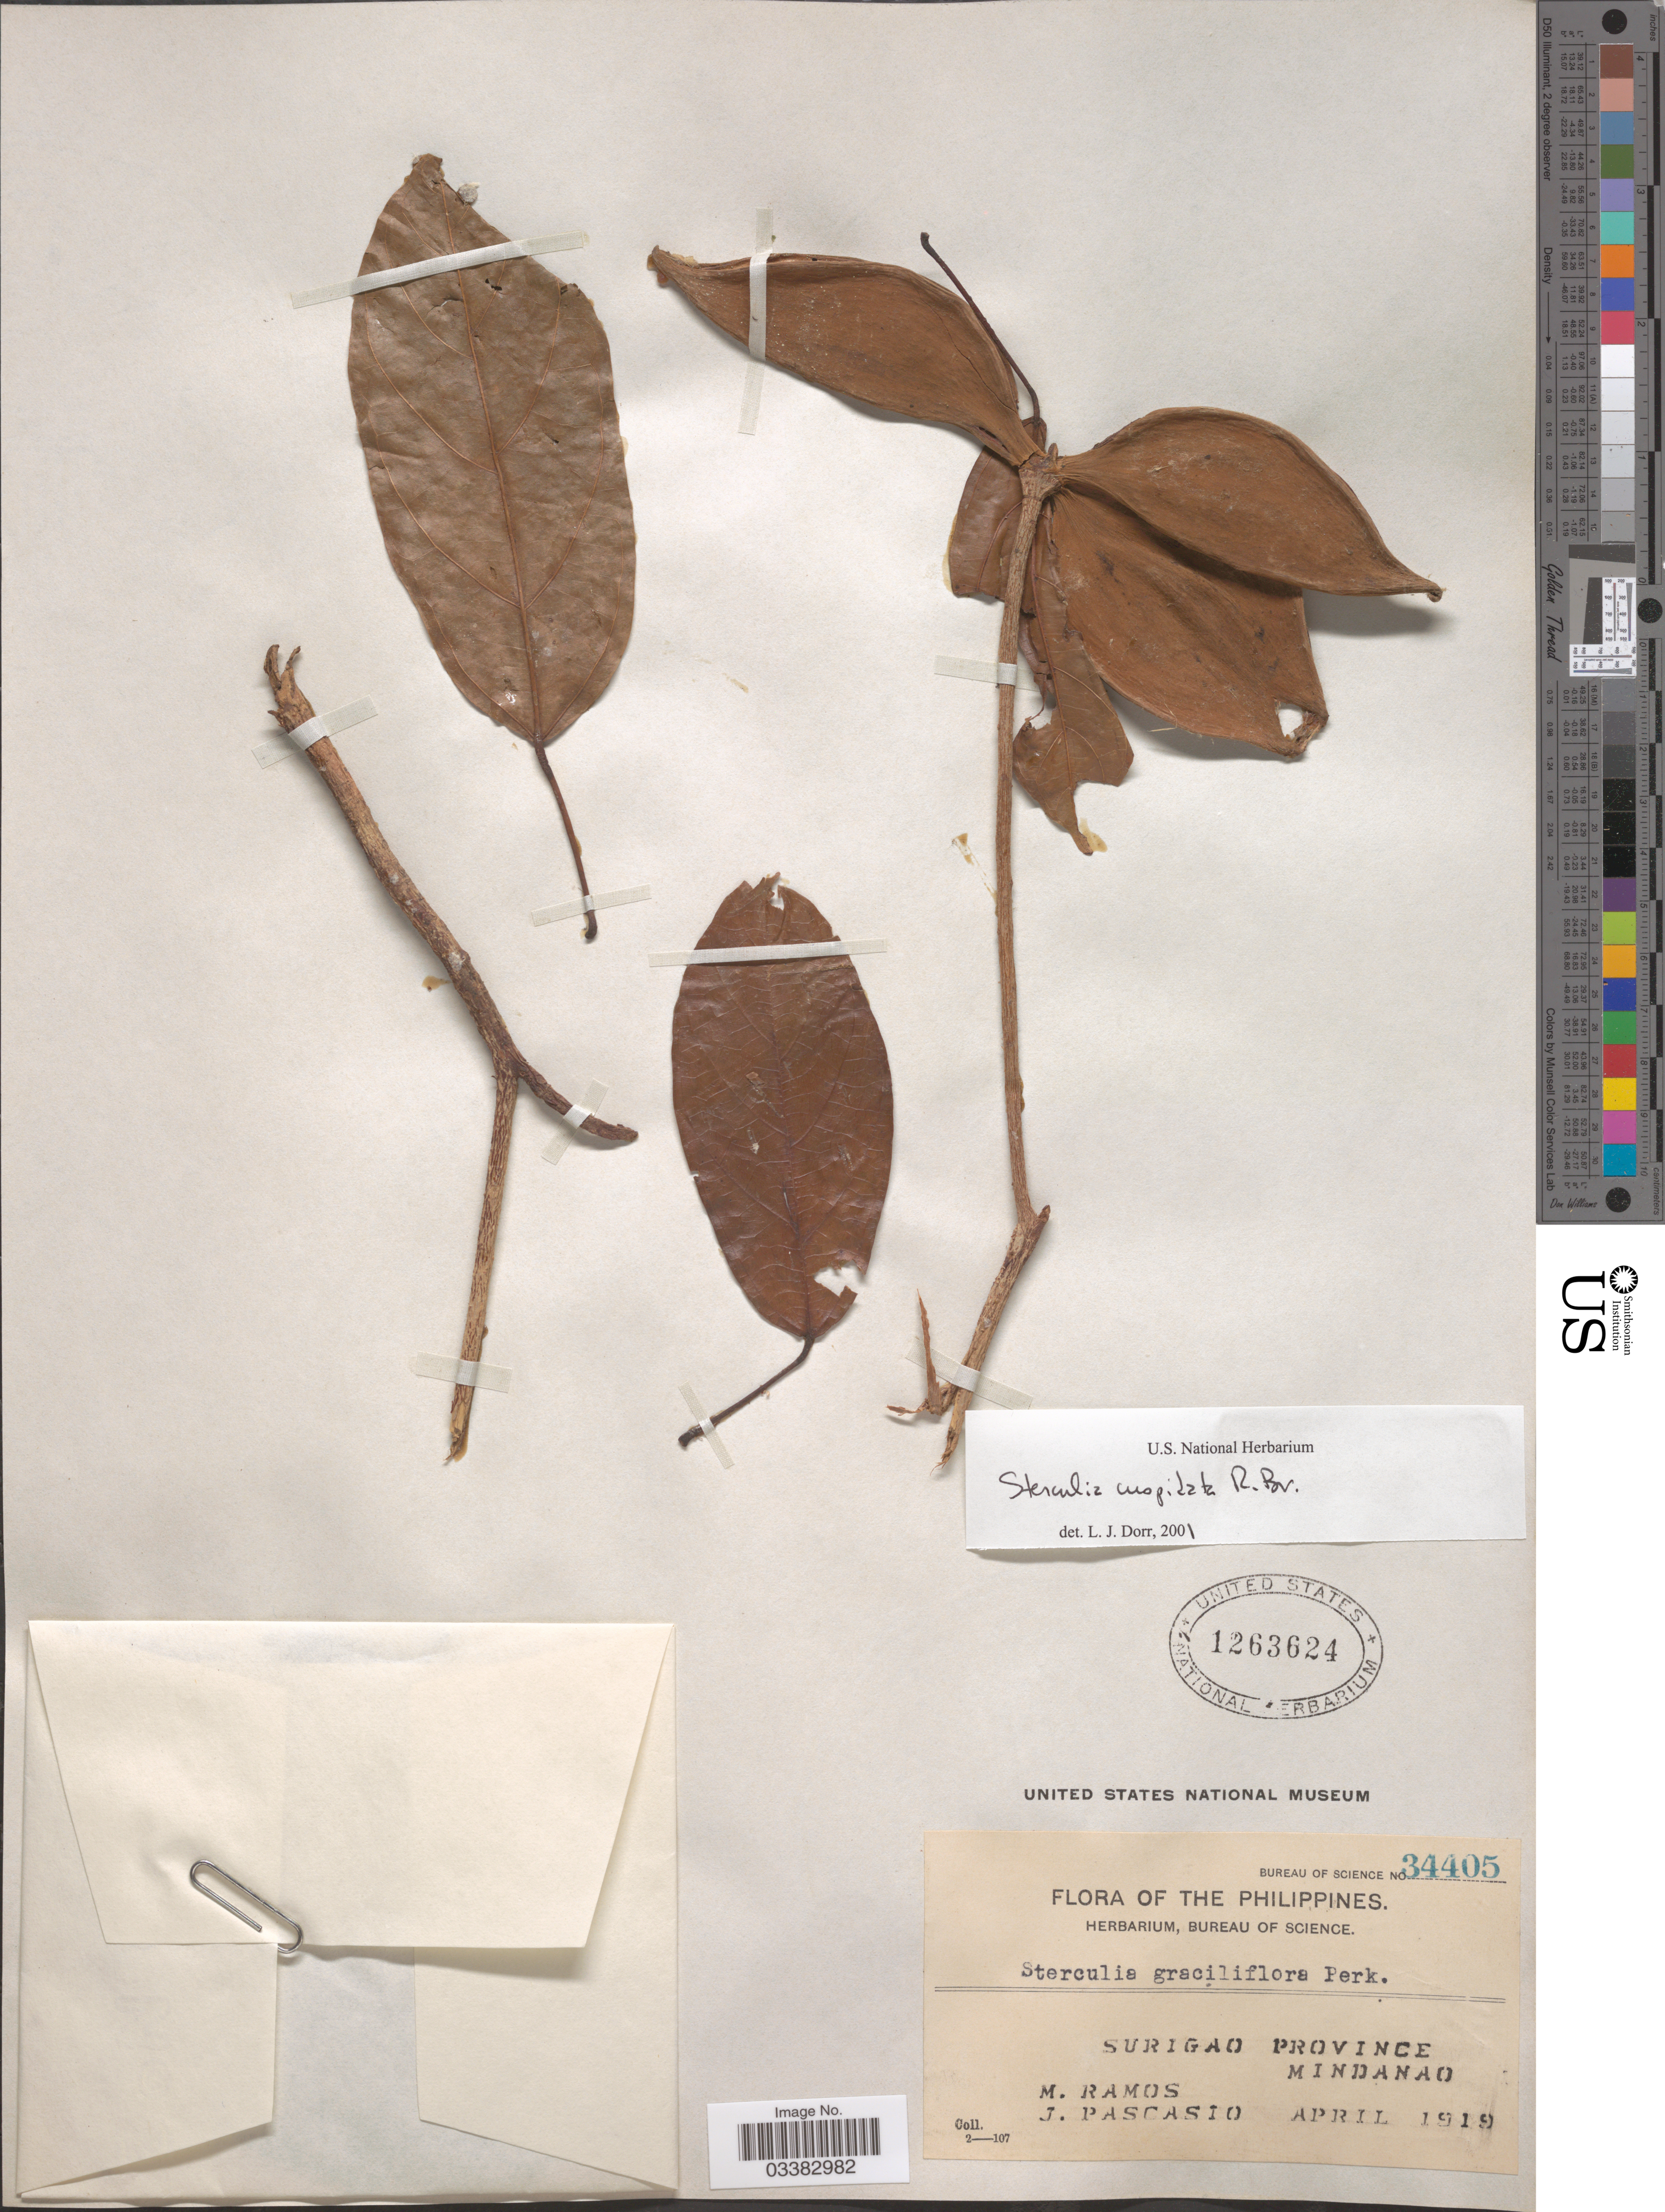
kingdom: Plantae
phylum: Tracheophyta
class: Magnoliopsida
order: Malvales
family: Malvaceae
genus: Sterculia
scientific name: Sterculia cuspidata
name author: R. Br.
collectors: M. Ramos & J. Pascasio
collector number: Bureau of Science 34405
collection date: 1919-04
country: Philippines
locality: Surigao Province, Mindanao.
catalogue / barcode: US 1263624